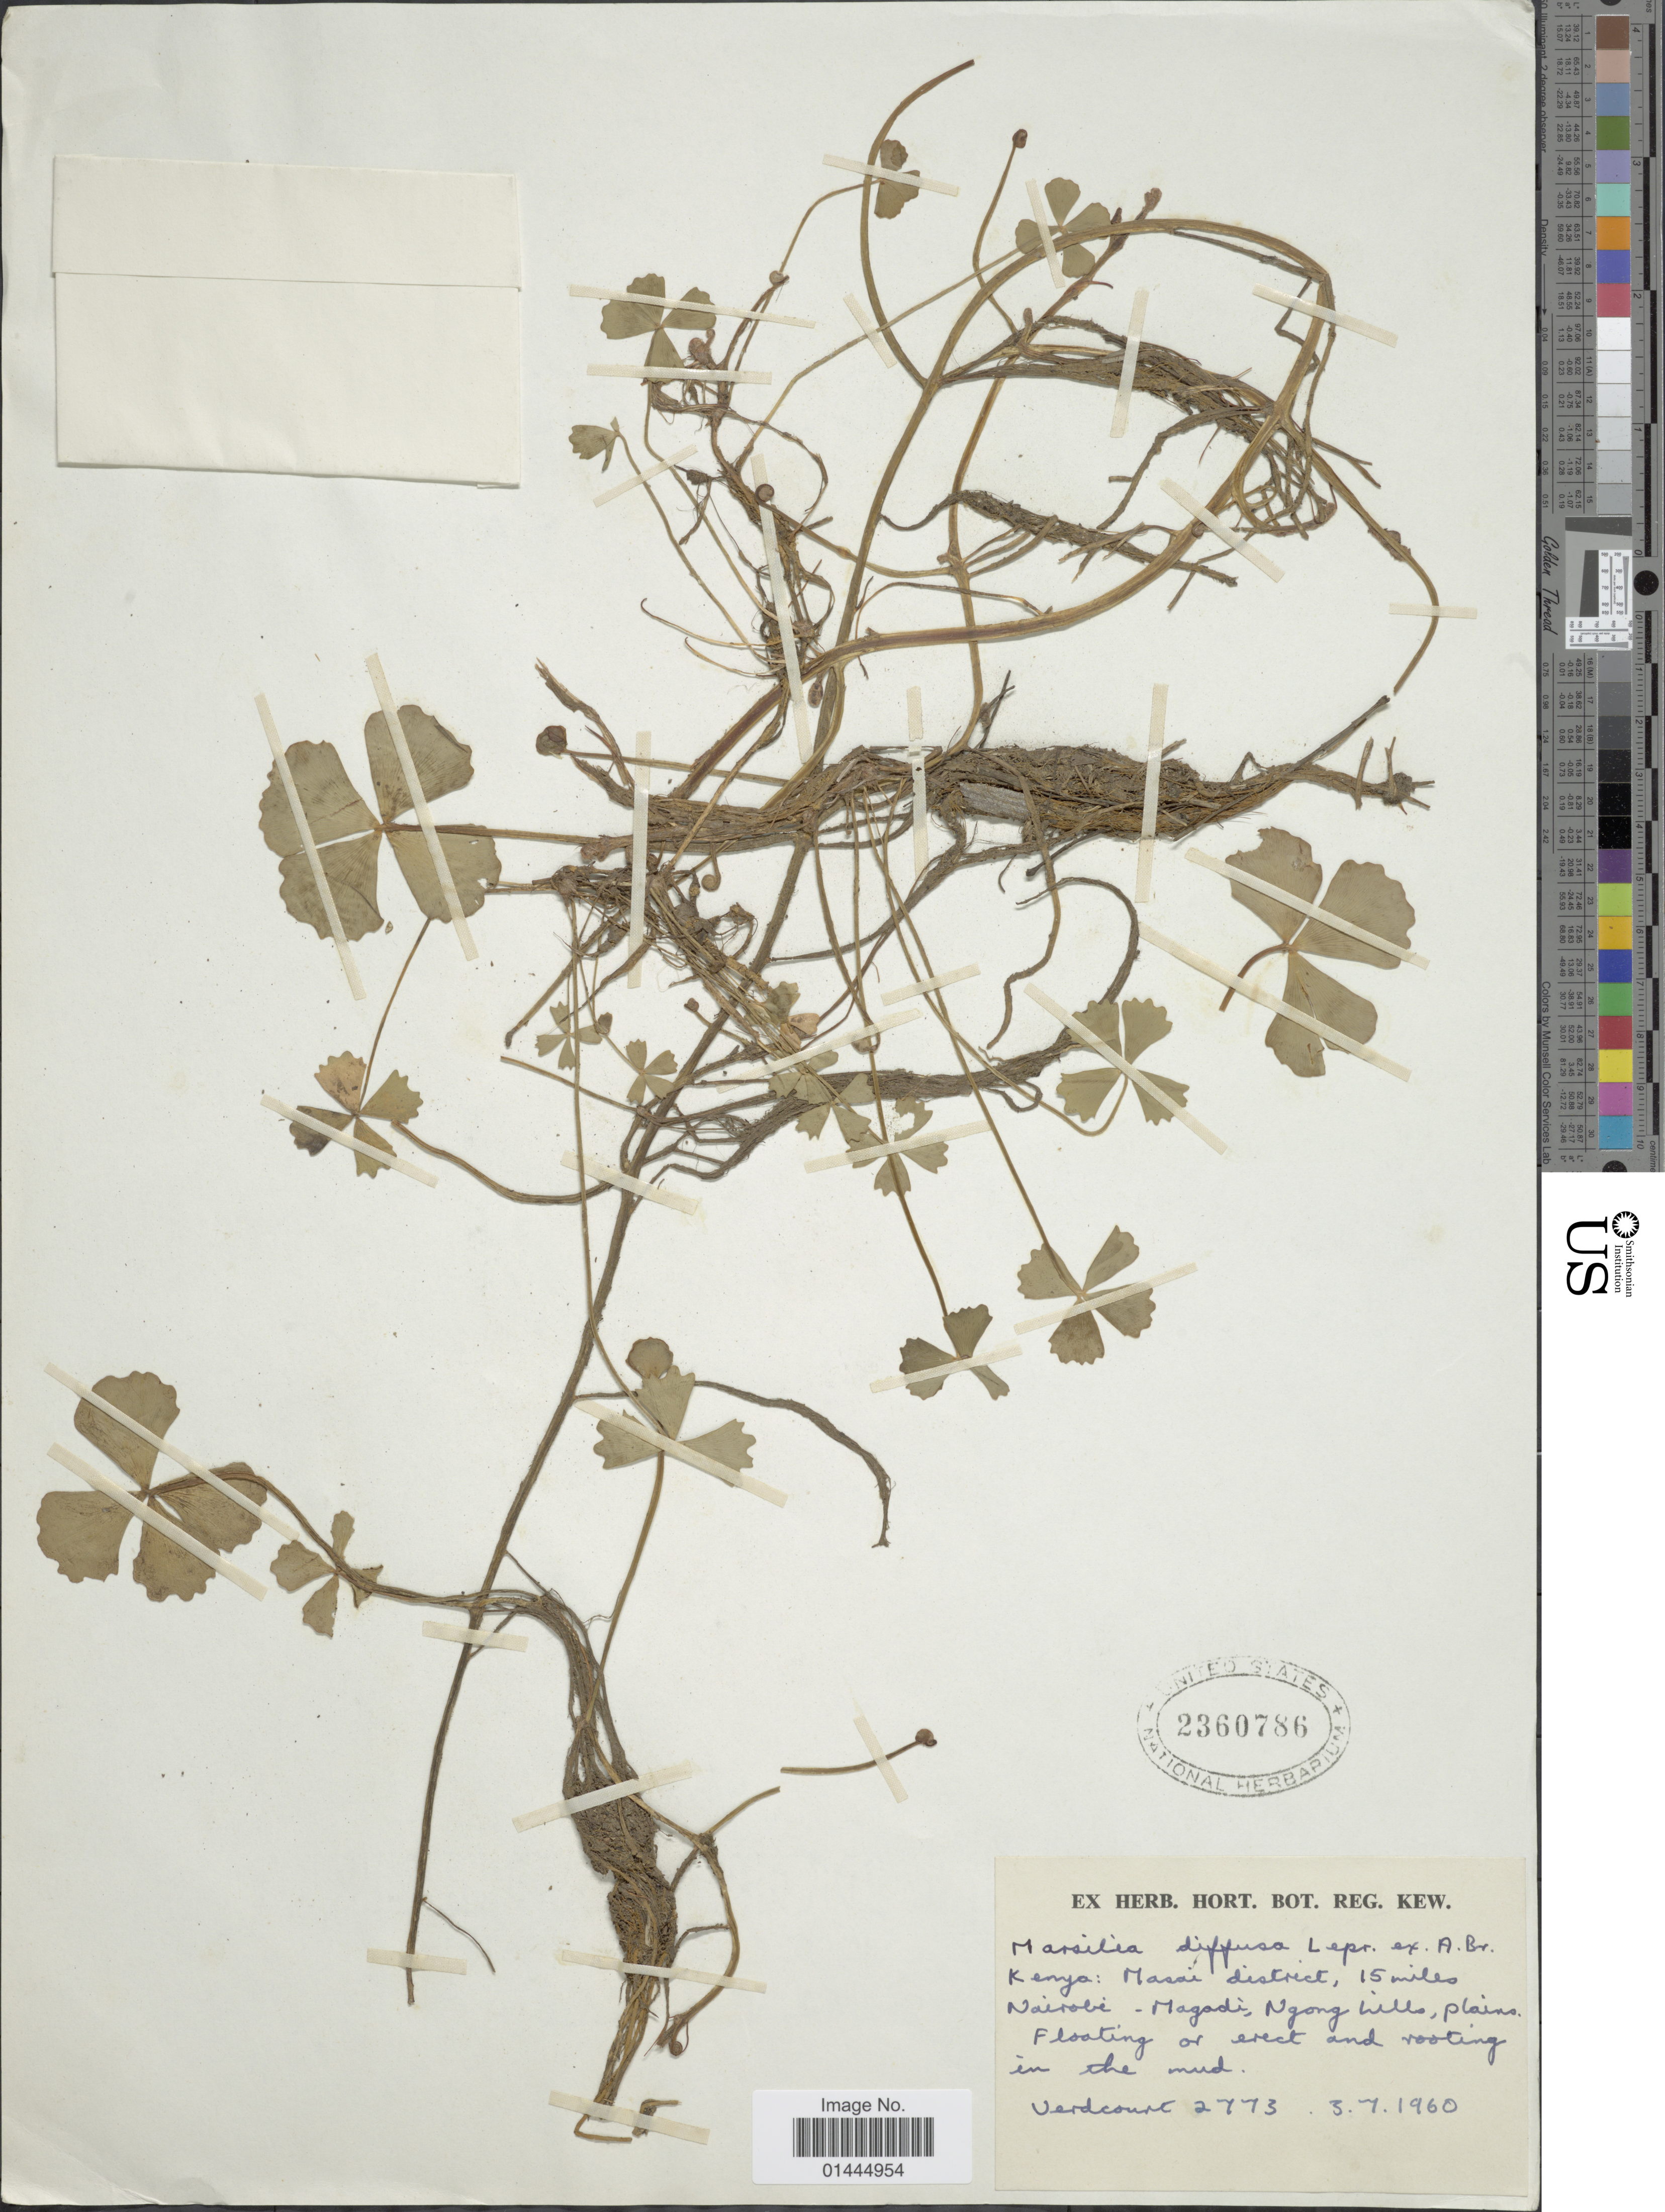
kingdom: Plantae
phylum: Tracheophyta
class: Polypodiopsida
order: Salviniales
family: Marsileaceae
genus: Marsilea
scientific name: Marsilea diffusa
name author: Lepr. ex A. Braun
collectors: -. Verdcourt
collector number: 2773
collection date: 1960-07-03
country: Kenya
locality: Masai district, 15 miles Nairobi-Magadi, Ngong hills, plains.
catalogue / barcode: US 2360786